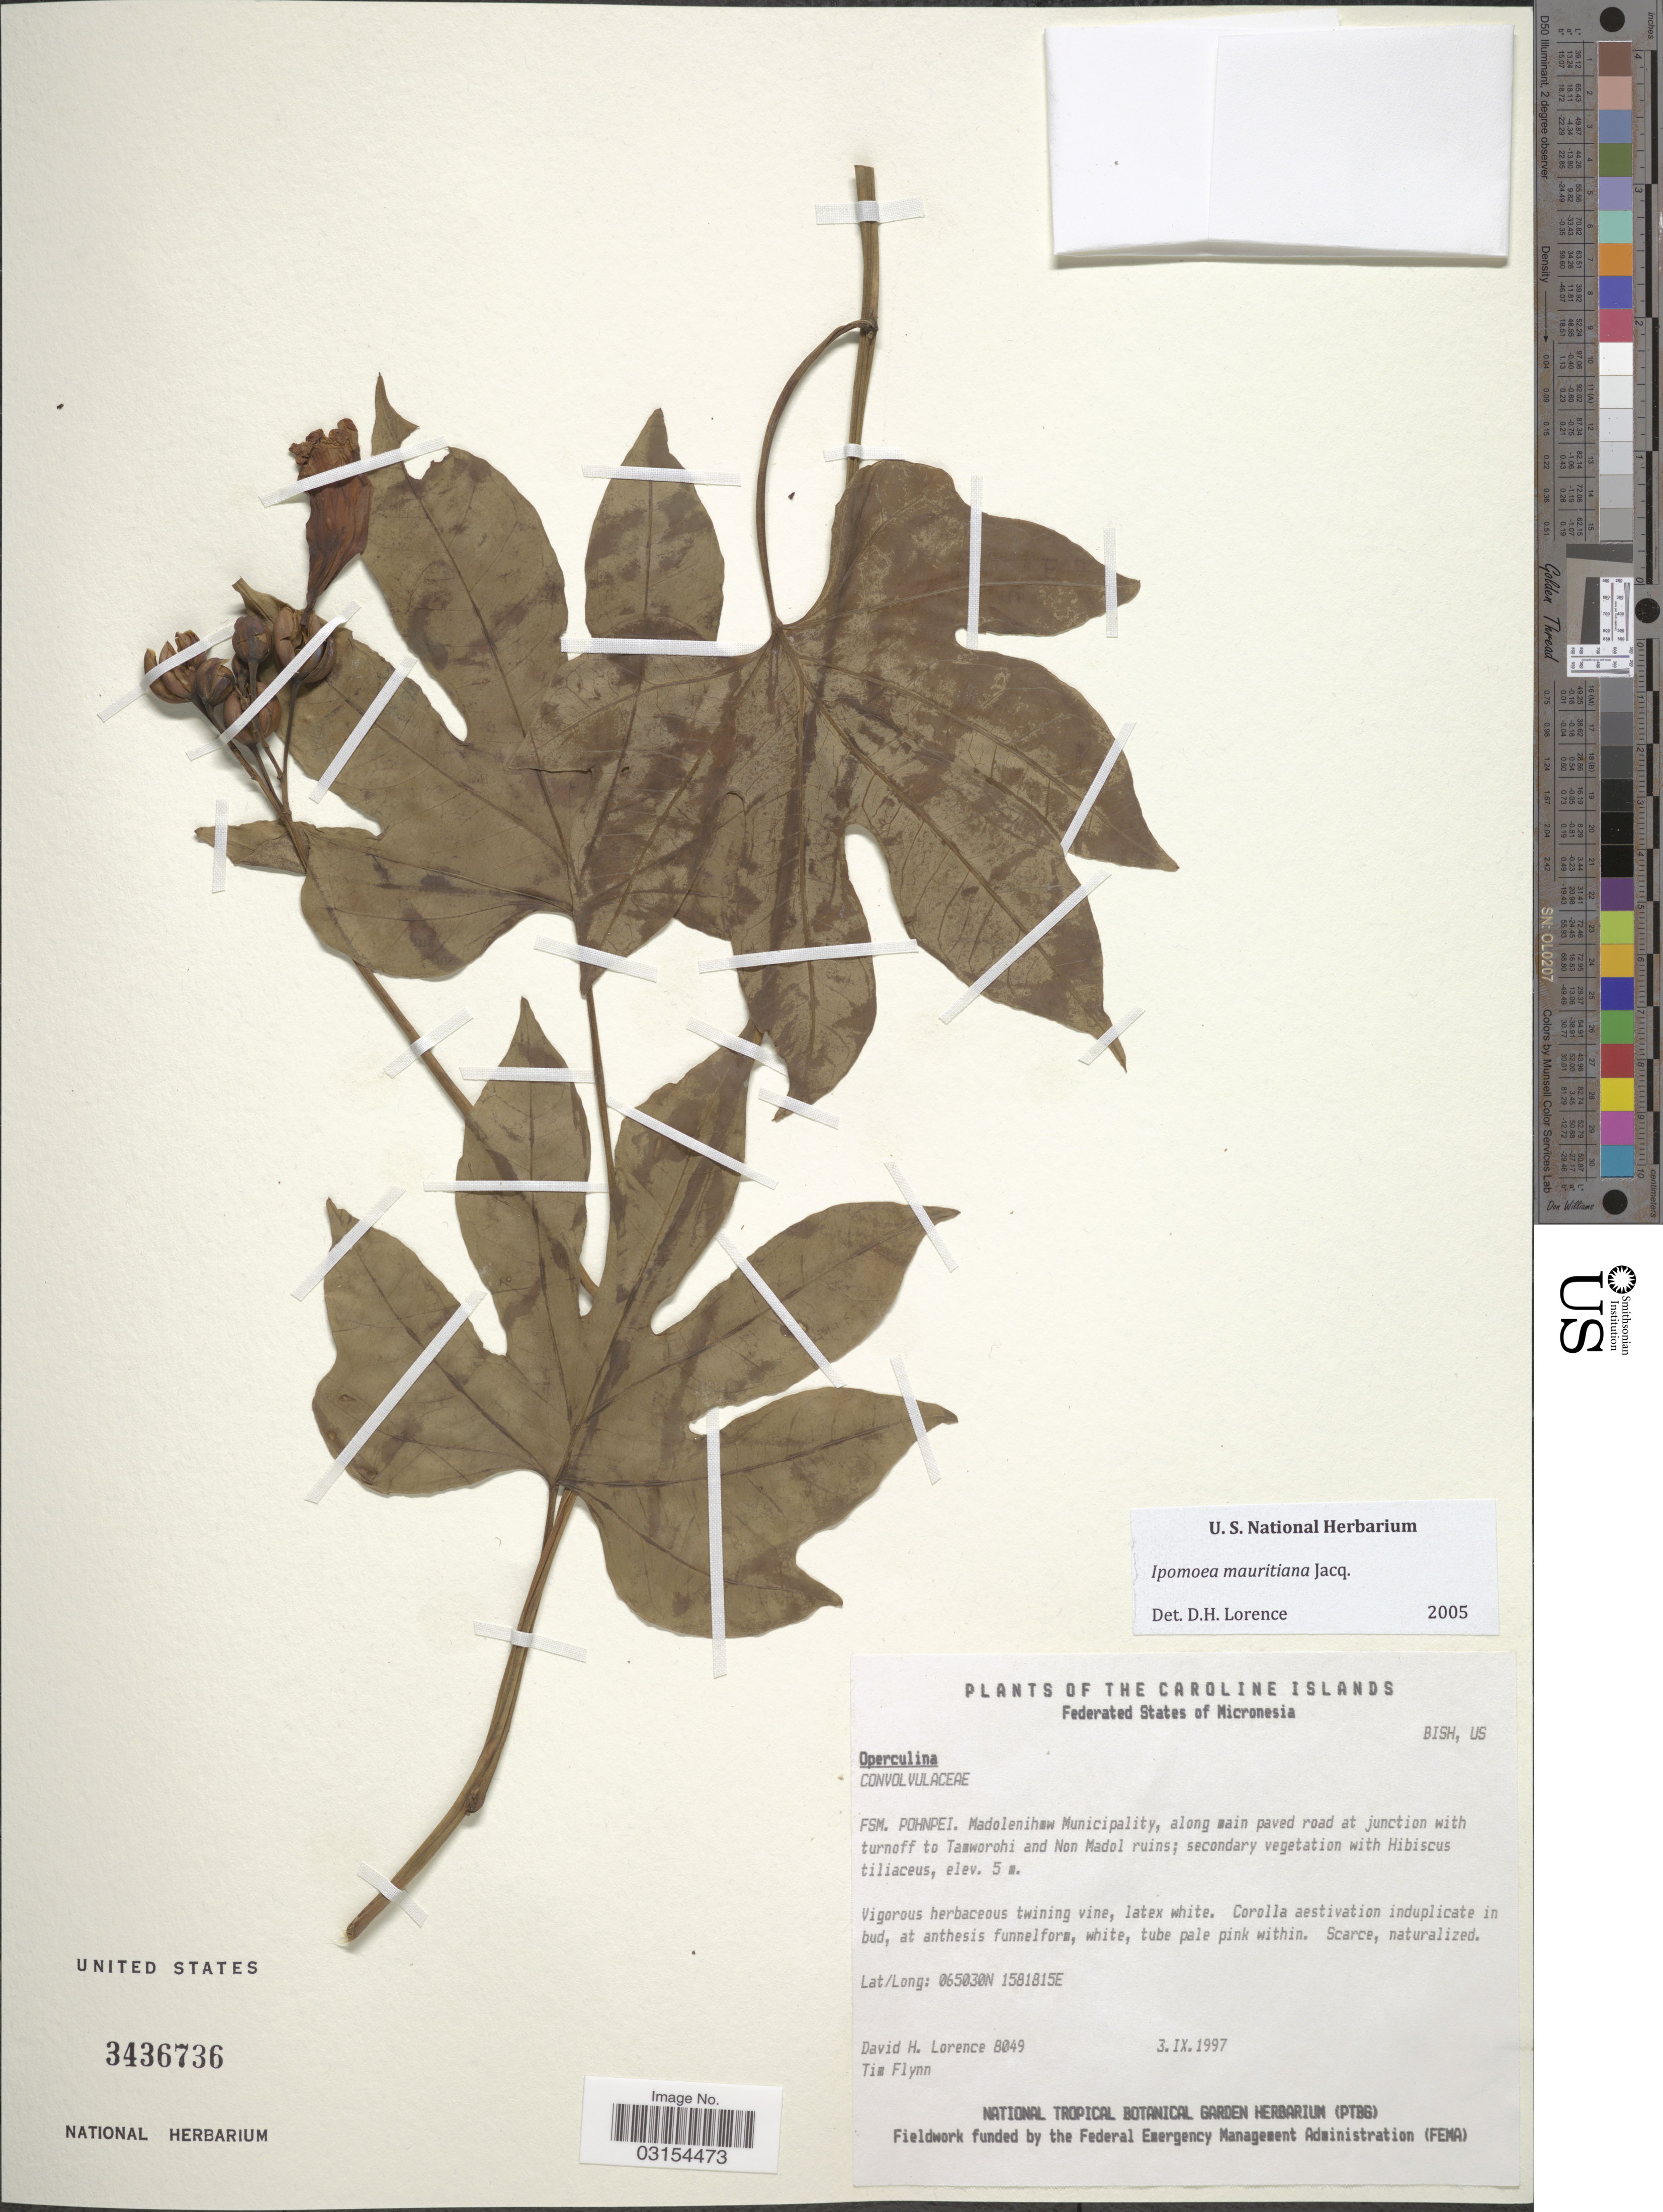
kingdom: Plantae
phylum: Tracheophyta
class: Magnoliopsida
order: Solanales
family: Convolvulaceae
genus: Ipomoea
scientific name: Ipomoea mauritiana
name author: Jacq.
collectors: D. Lorence & T. Flynn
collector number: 8049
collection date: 1997-09-03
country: Micronesia, Federated States of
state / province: Pohnpei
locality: Caroline Islands. Pohnpei. Madolenihmw Municipality, along main paved road at junction with turnoff to Tamworohi and Non Madol ruins.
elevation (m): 5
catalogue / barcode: US 3436736